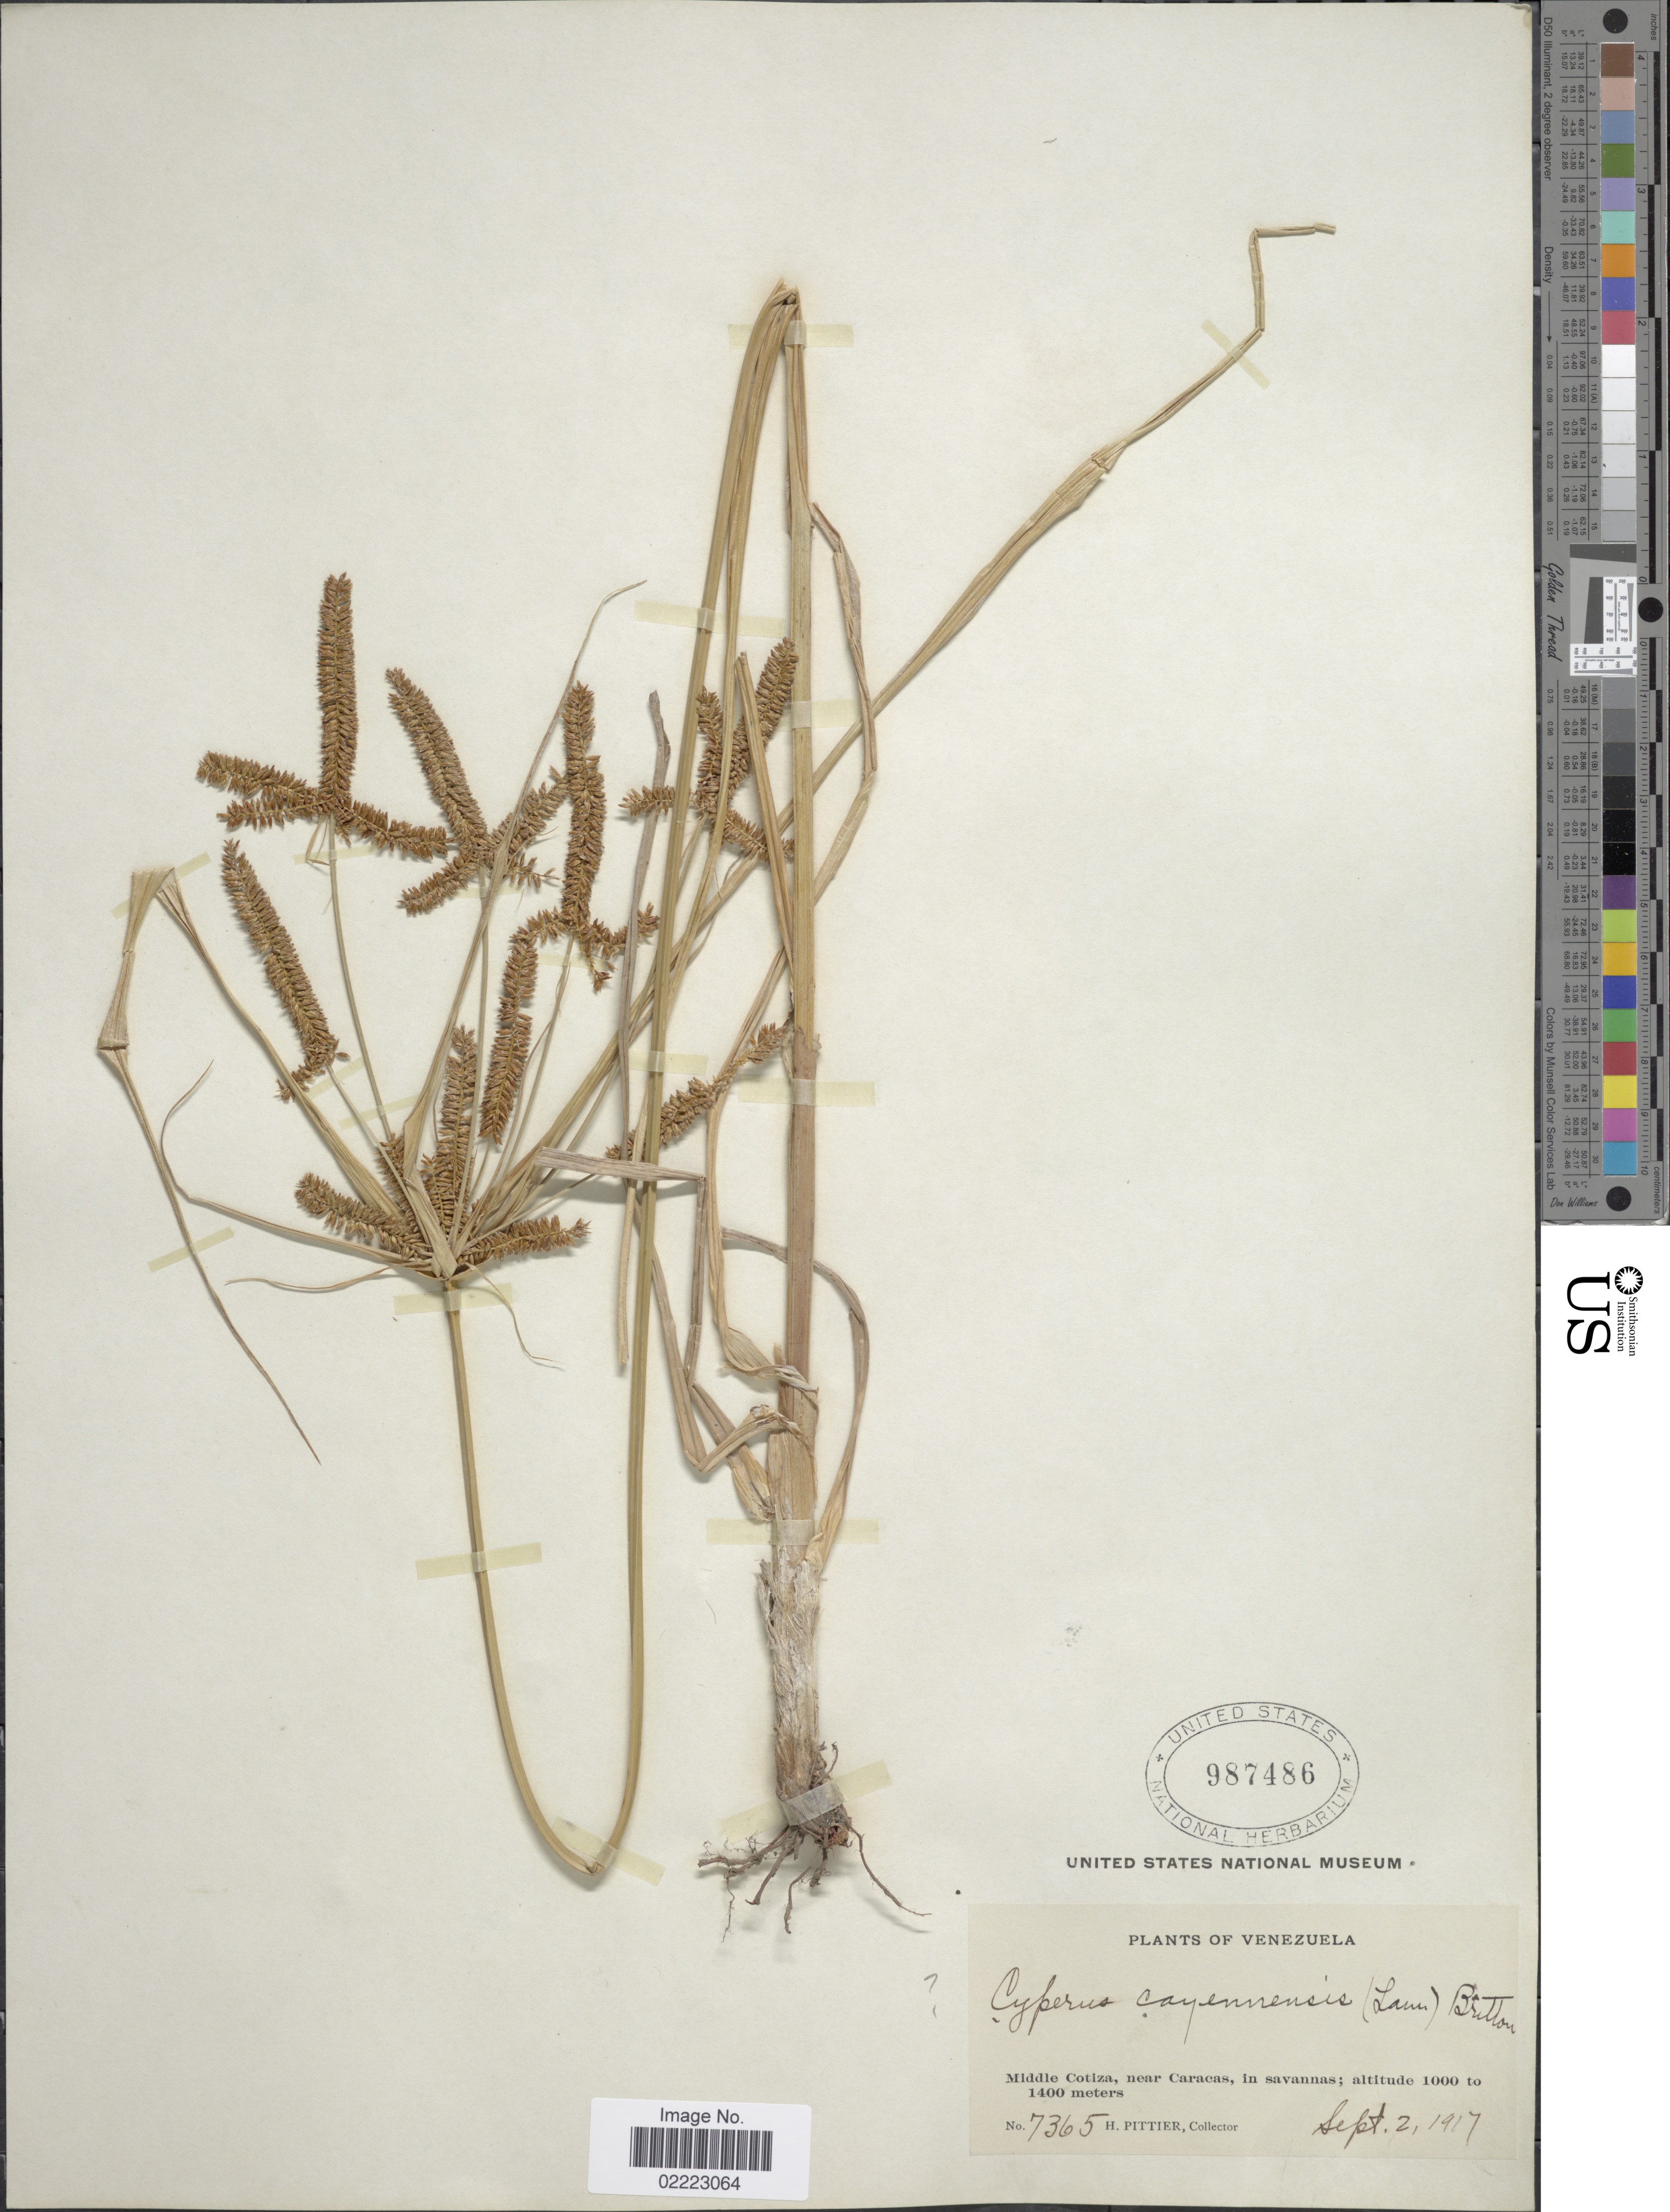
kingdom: Plantae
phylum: Tracheophyta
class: Liliopsida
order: Poales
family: Cyperaceae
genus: Cyperus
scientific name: Cyperus mutisii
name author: (Kunth) Andersson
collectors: H. F. Pittier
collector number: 7365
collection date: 1917-09-02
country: Venezuela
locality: Middle Cotiza, near Caracas, in savannas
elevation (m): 1000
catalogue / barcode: US 987486